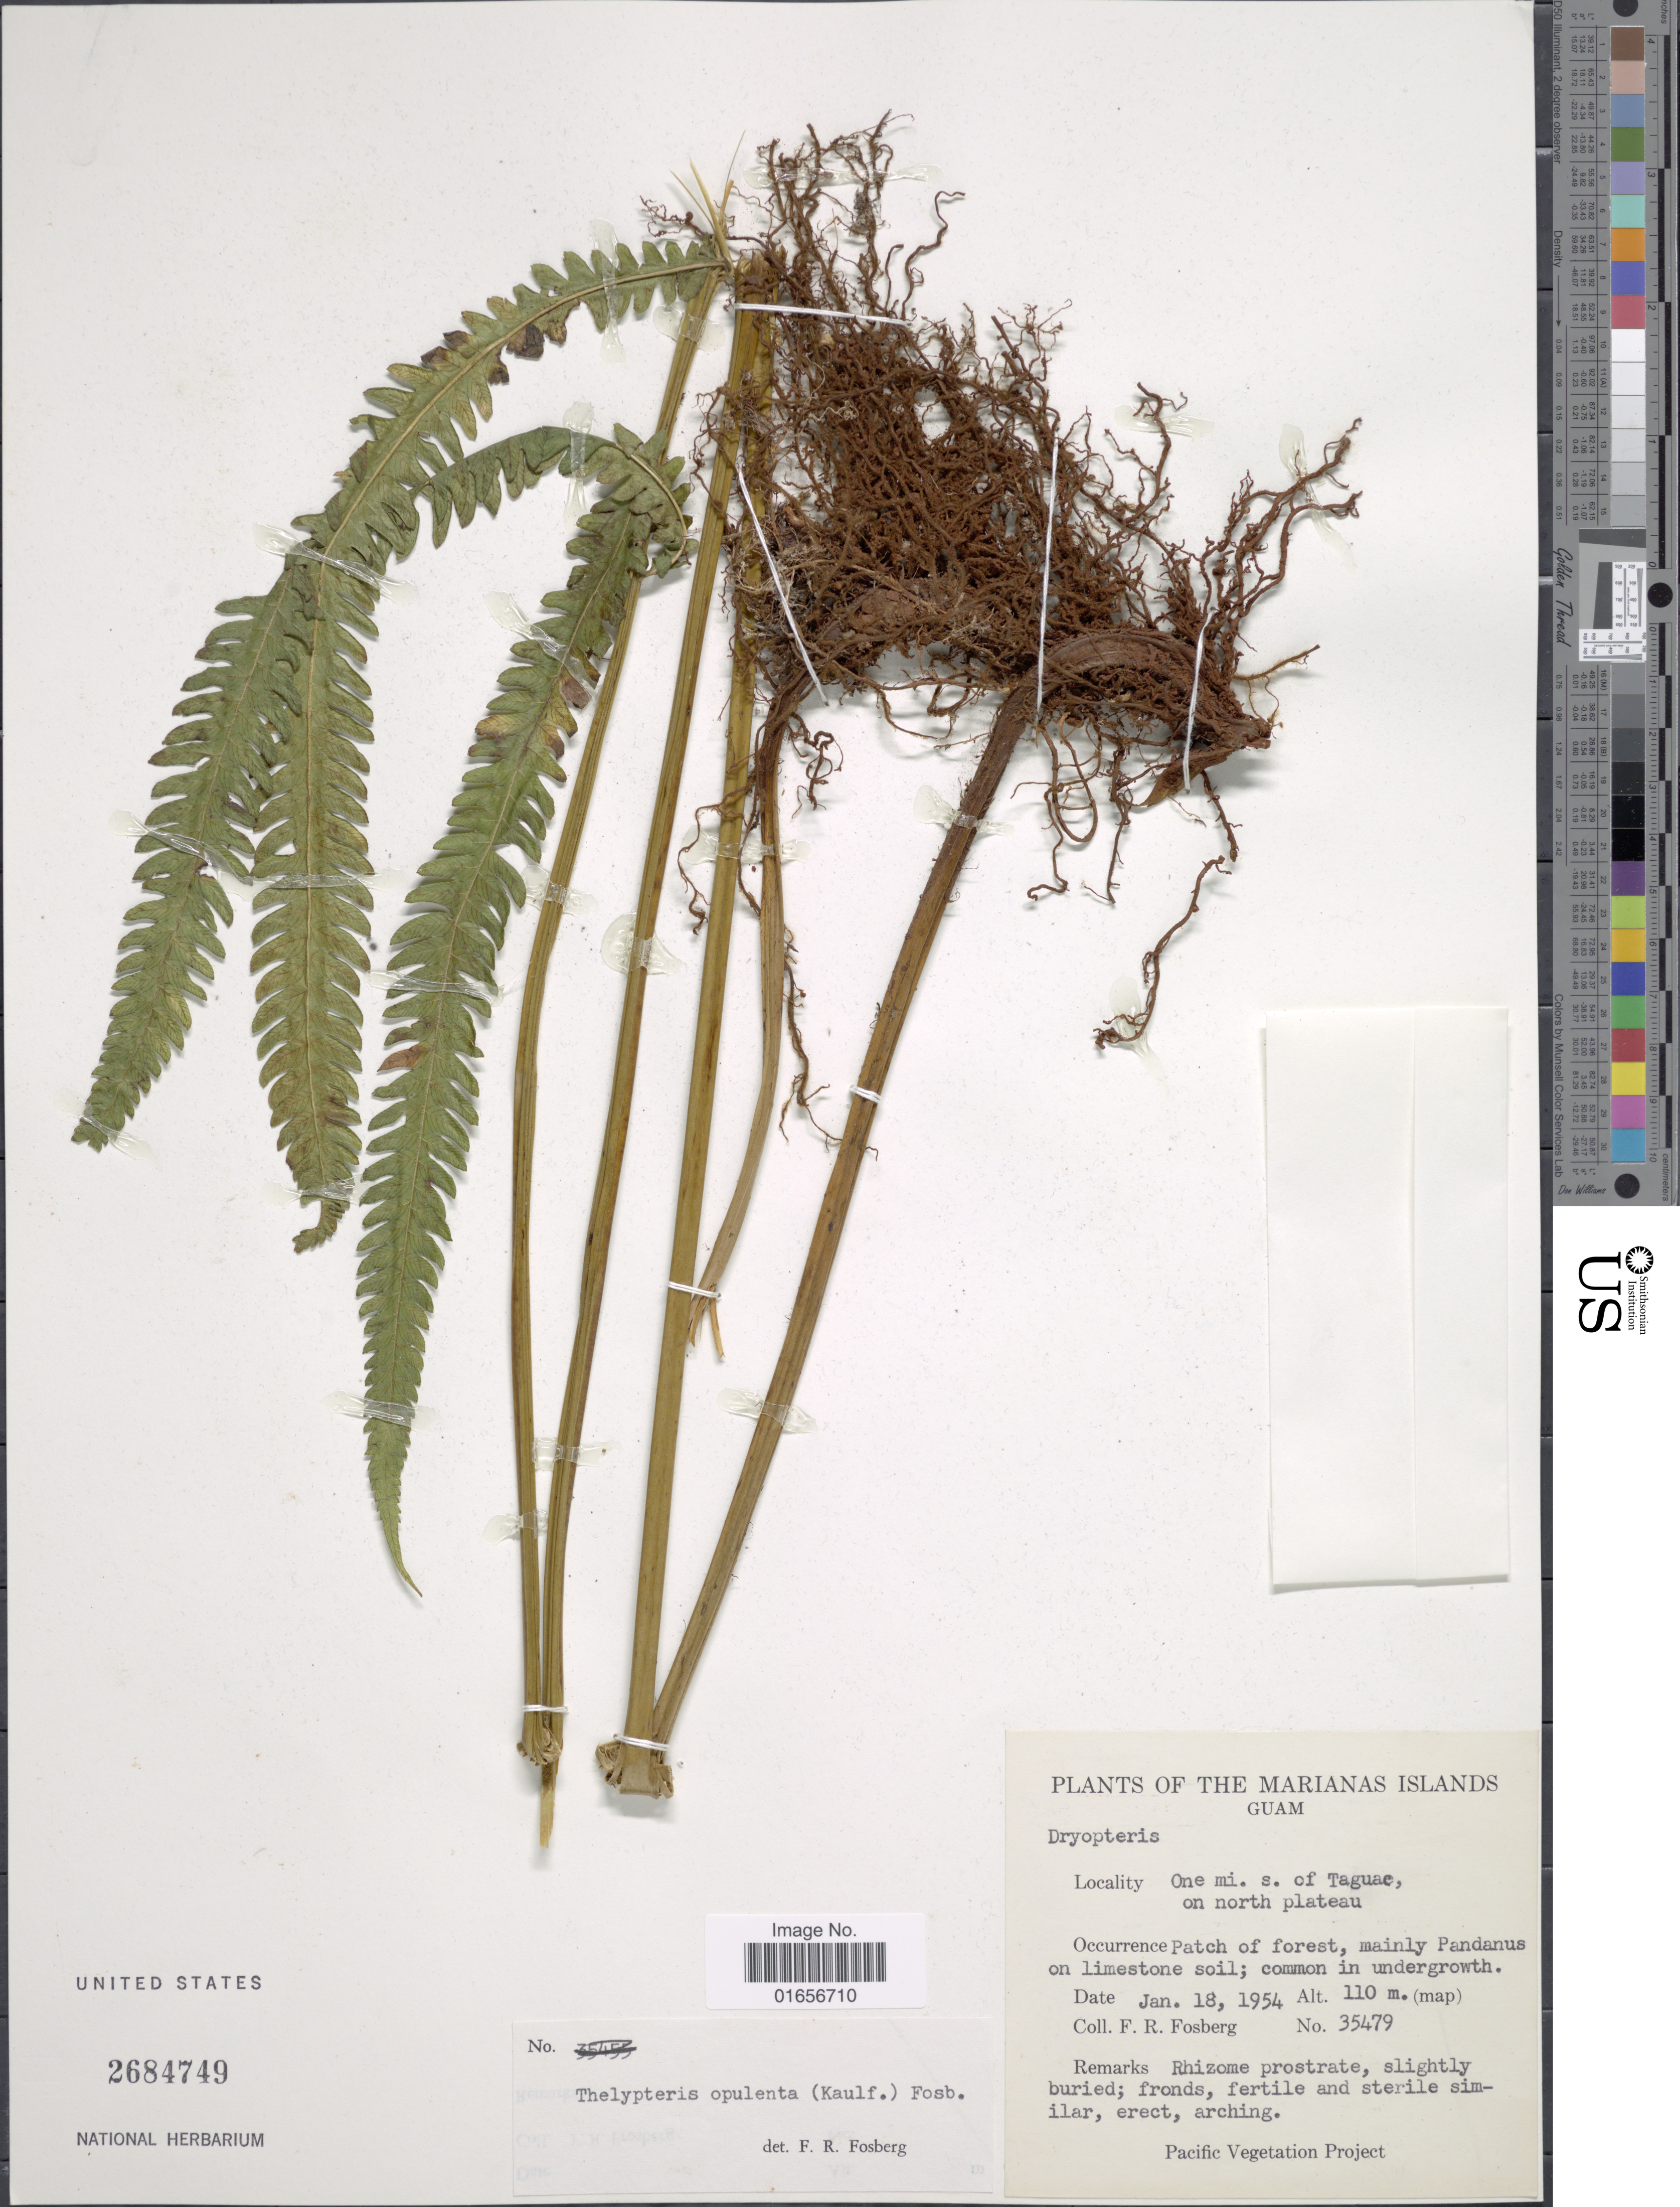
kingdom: Plantae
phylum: Tracheophyta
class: Polypodiopsida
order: Polypodiales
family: Thelypteridaceae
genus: Amphineuron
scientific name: Amphineuron opulentum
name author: (Kaulf.) Holttum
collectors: F. R. Fosberg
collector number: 35479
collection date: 1954-01-18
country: Northern Mariana Islands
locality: The Marianas Islands, Guam, One mi. s. of Taguae, on north plateau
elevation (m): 110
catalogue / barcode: US 2684749